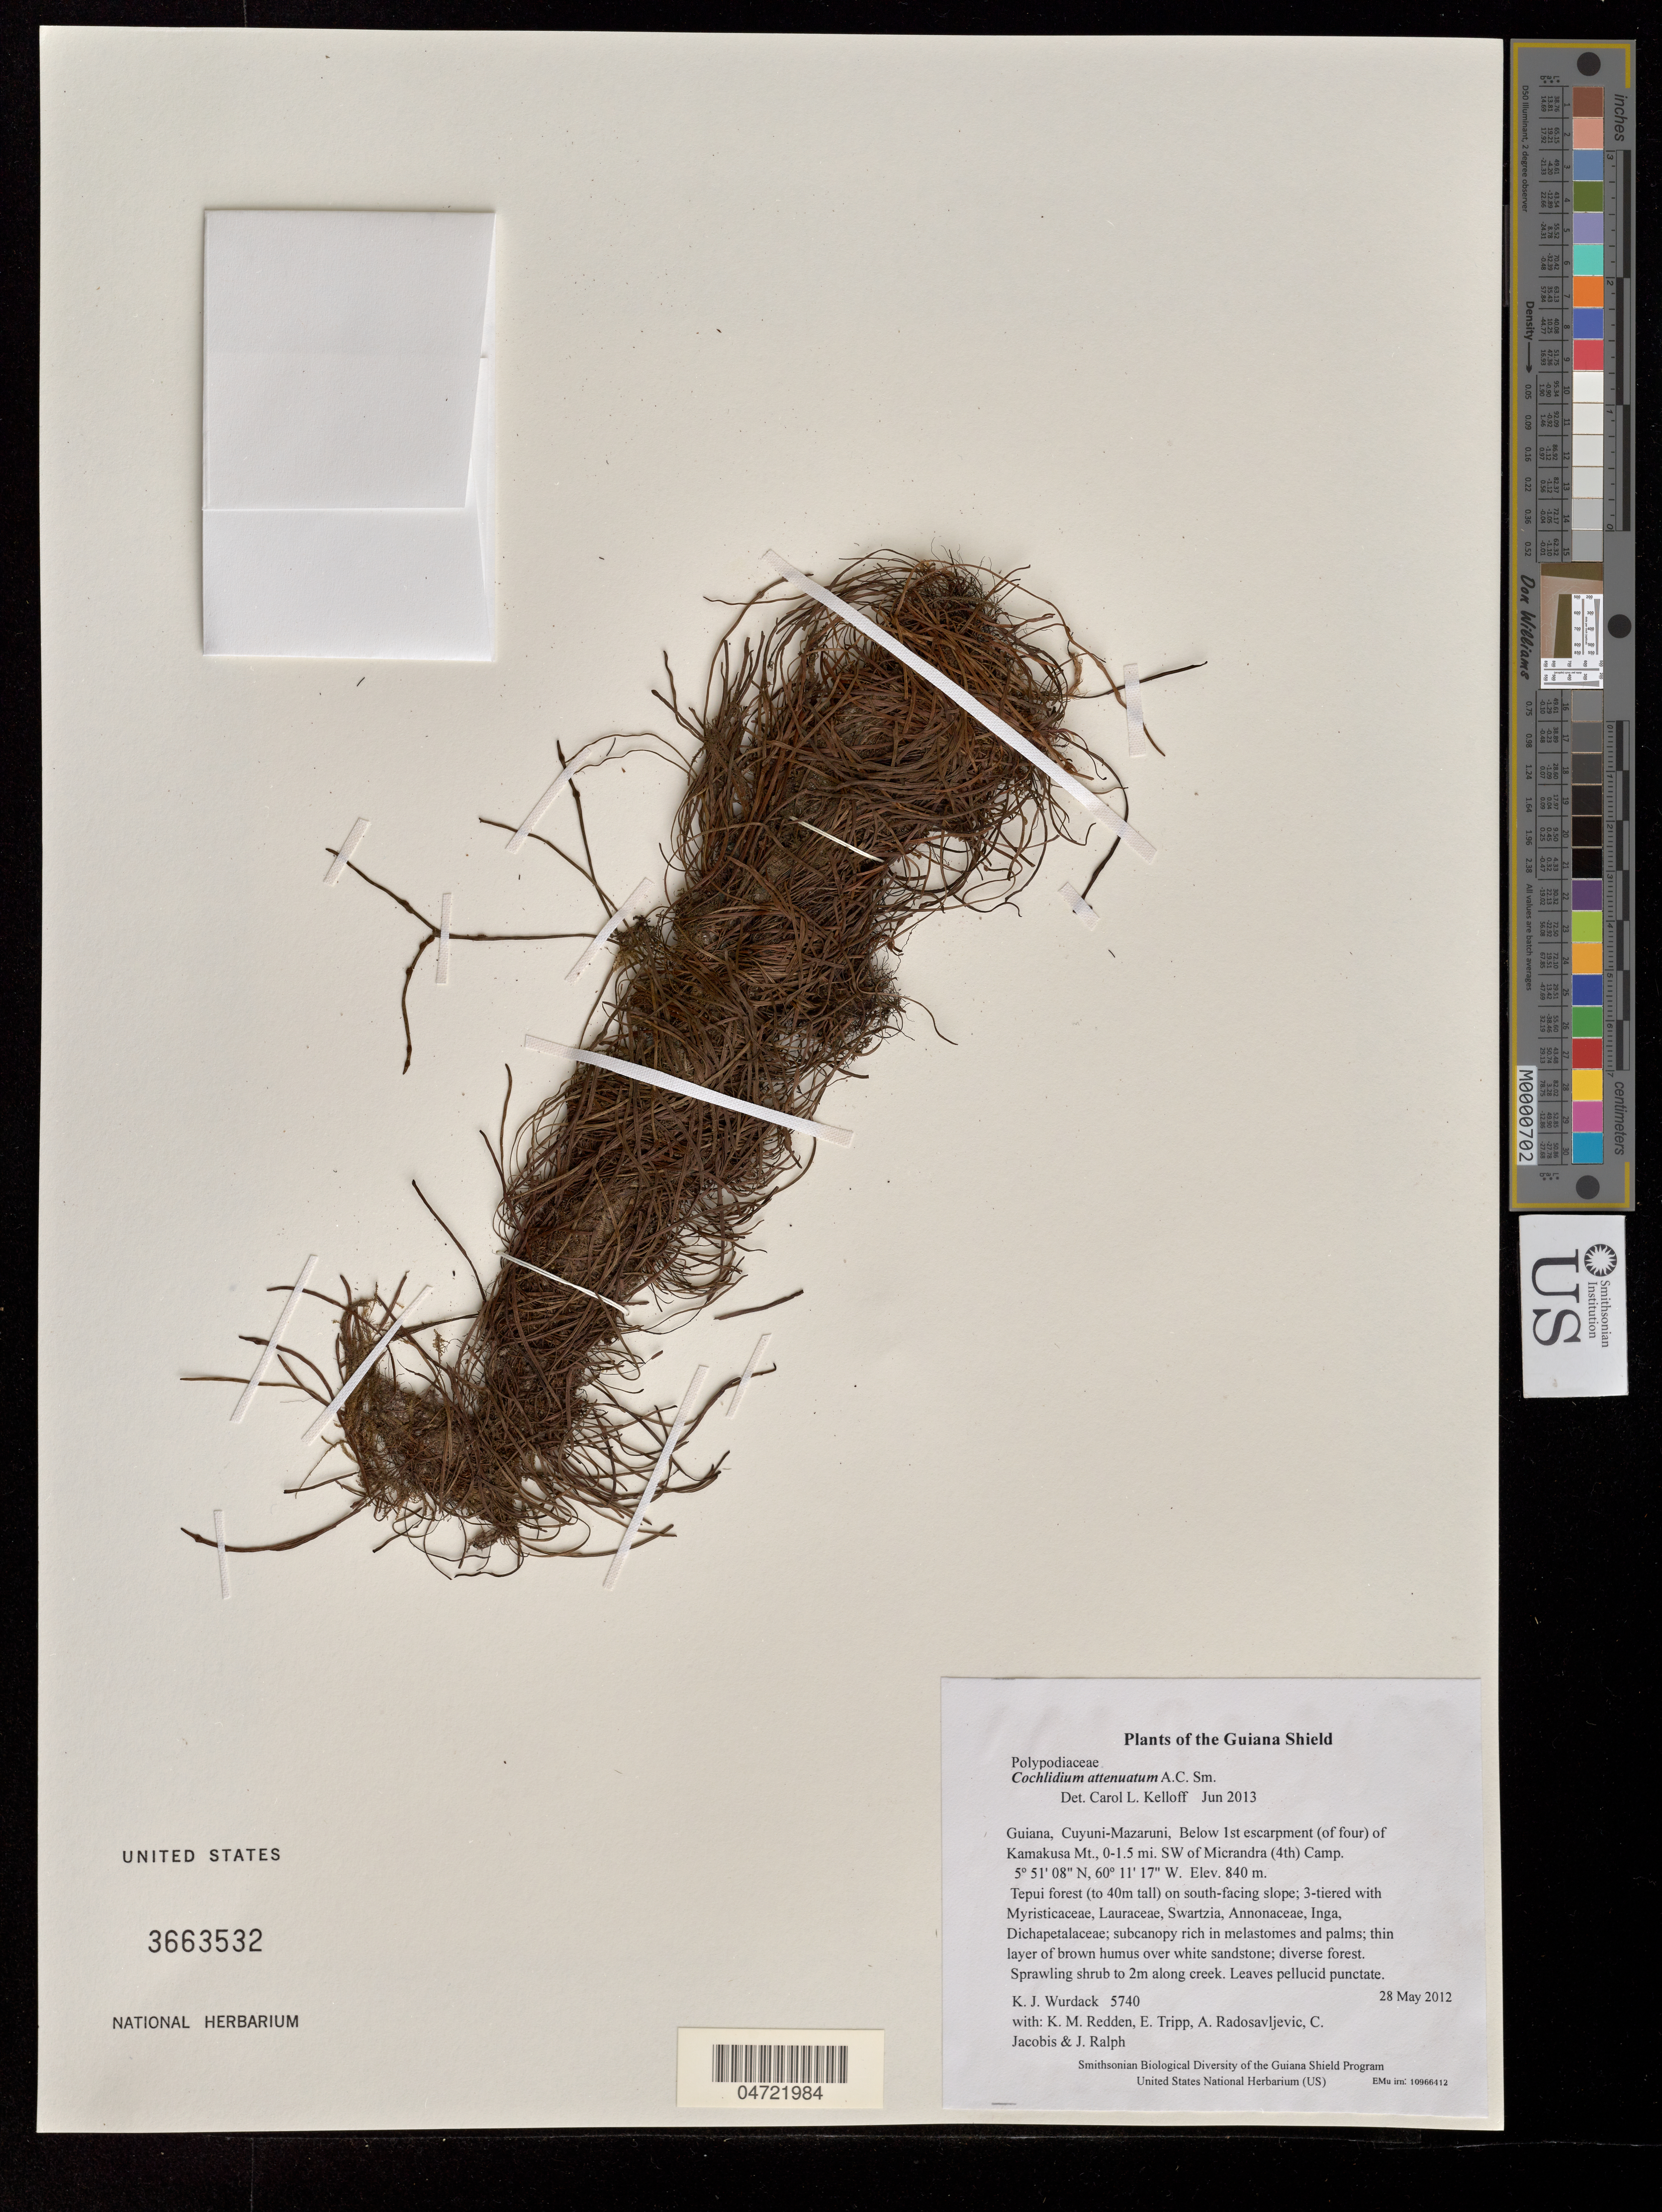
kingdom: Plantae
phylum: Tracheophyta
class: Polypodiopsida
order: Polypodiales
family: Polypodiaceae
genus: Cochlidium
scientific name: Cochlidium attenuatum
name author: A.C. Sm.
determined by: Kelloff, Carol L., (US), Smithsonian Institution - National Museum of Natural History (UNITED STATES)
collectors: K. Wurdack, K. M. Redden, E. Tripp, A. Radosavljevic, C. Jacobis & J. Ralph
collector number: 5740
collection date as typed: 28 May 2012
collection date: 2012-05-28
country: Guyana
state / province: Cuyuni-Mazaruni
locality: Below 1st escarpment (of four) of Kamakusa Mt., 0-1.5 mi. SW of Micrandra (4th) Camp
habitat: Three-tiered forest on red laterite substrate with Micrandra, Ficus, Lecythis, Piper, Araliaceae, and Eperua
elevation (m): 840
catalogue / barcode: US 3663532